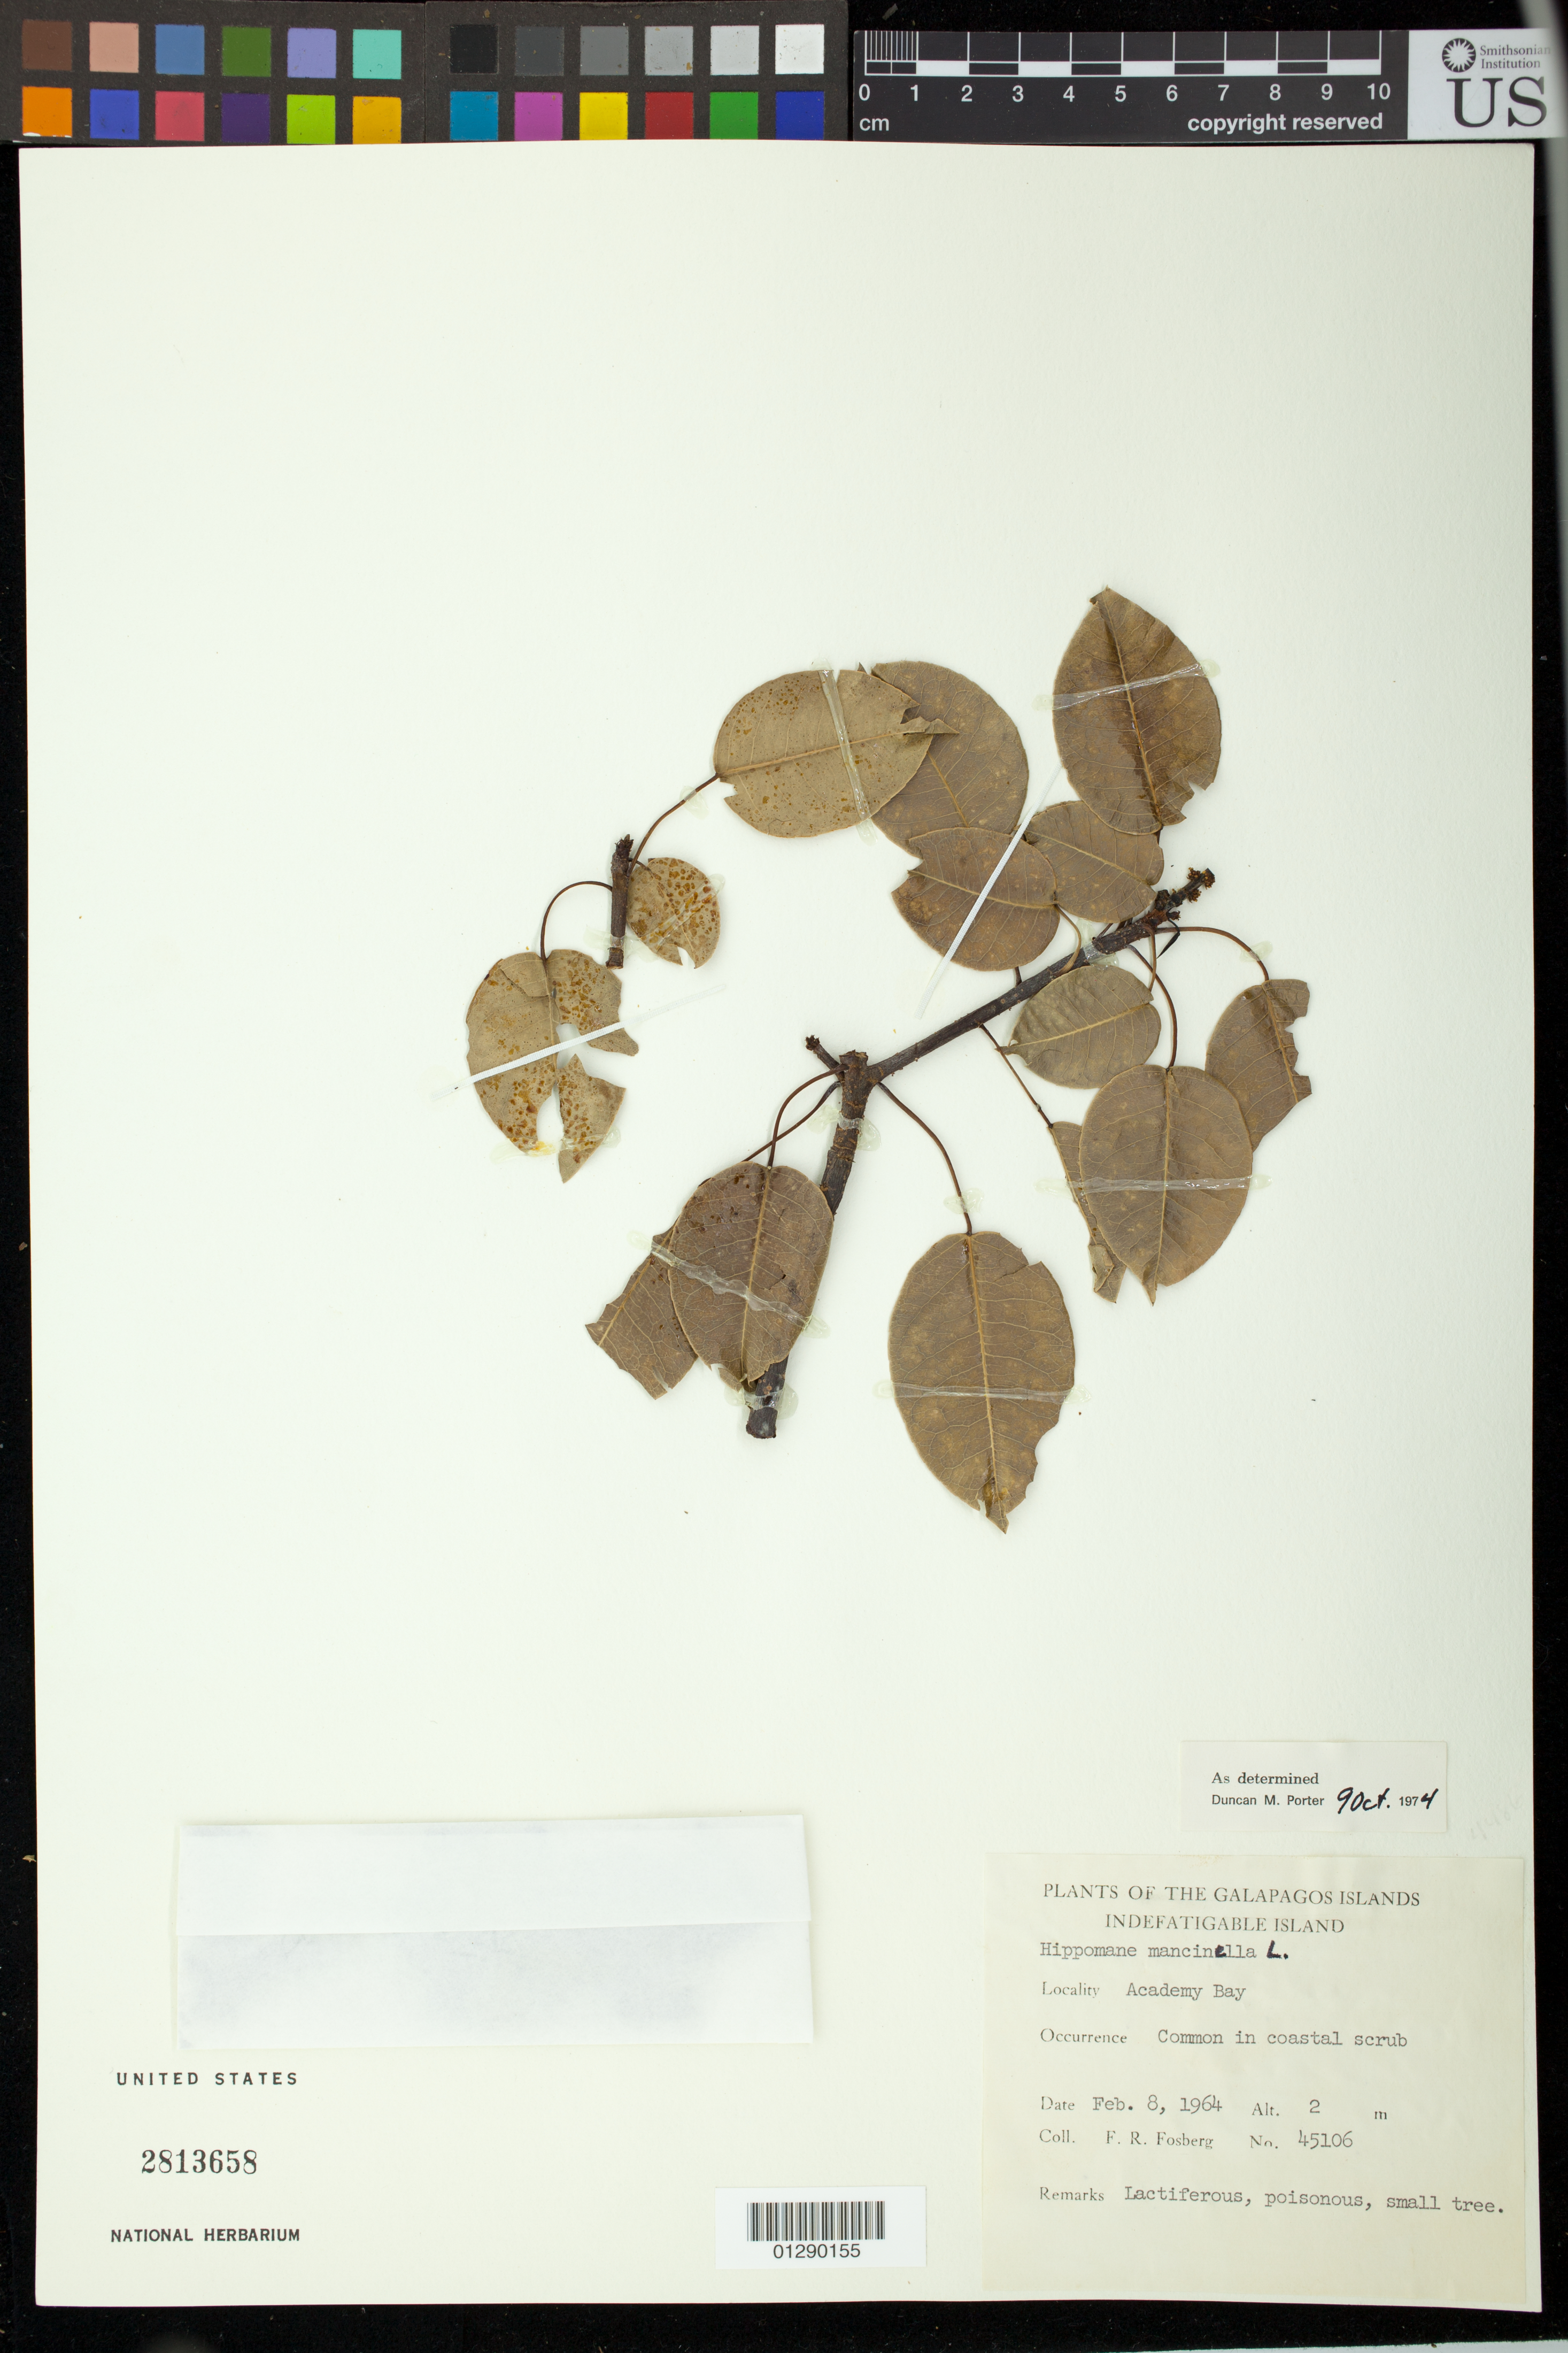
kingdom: Plantae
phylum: Tracheophyta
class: Magnoliopsida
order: Malpighiales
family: Euphorbiaceae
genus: Hippomane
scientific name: Hippomane mancinella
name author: L.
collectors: F. R. Fosberg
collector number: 45106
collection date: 1964-02-08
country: Ecuador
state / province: Colón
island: Santa Cruz [Indefatigable, Chaves]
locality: Academy Bay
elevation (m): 2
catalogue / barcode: US 2813658